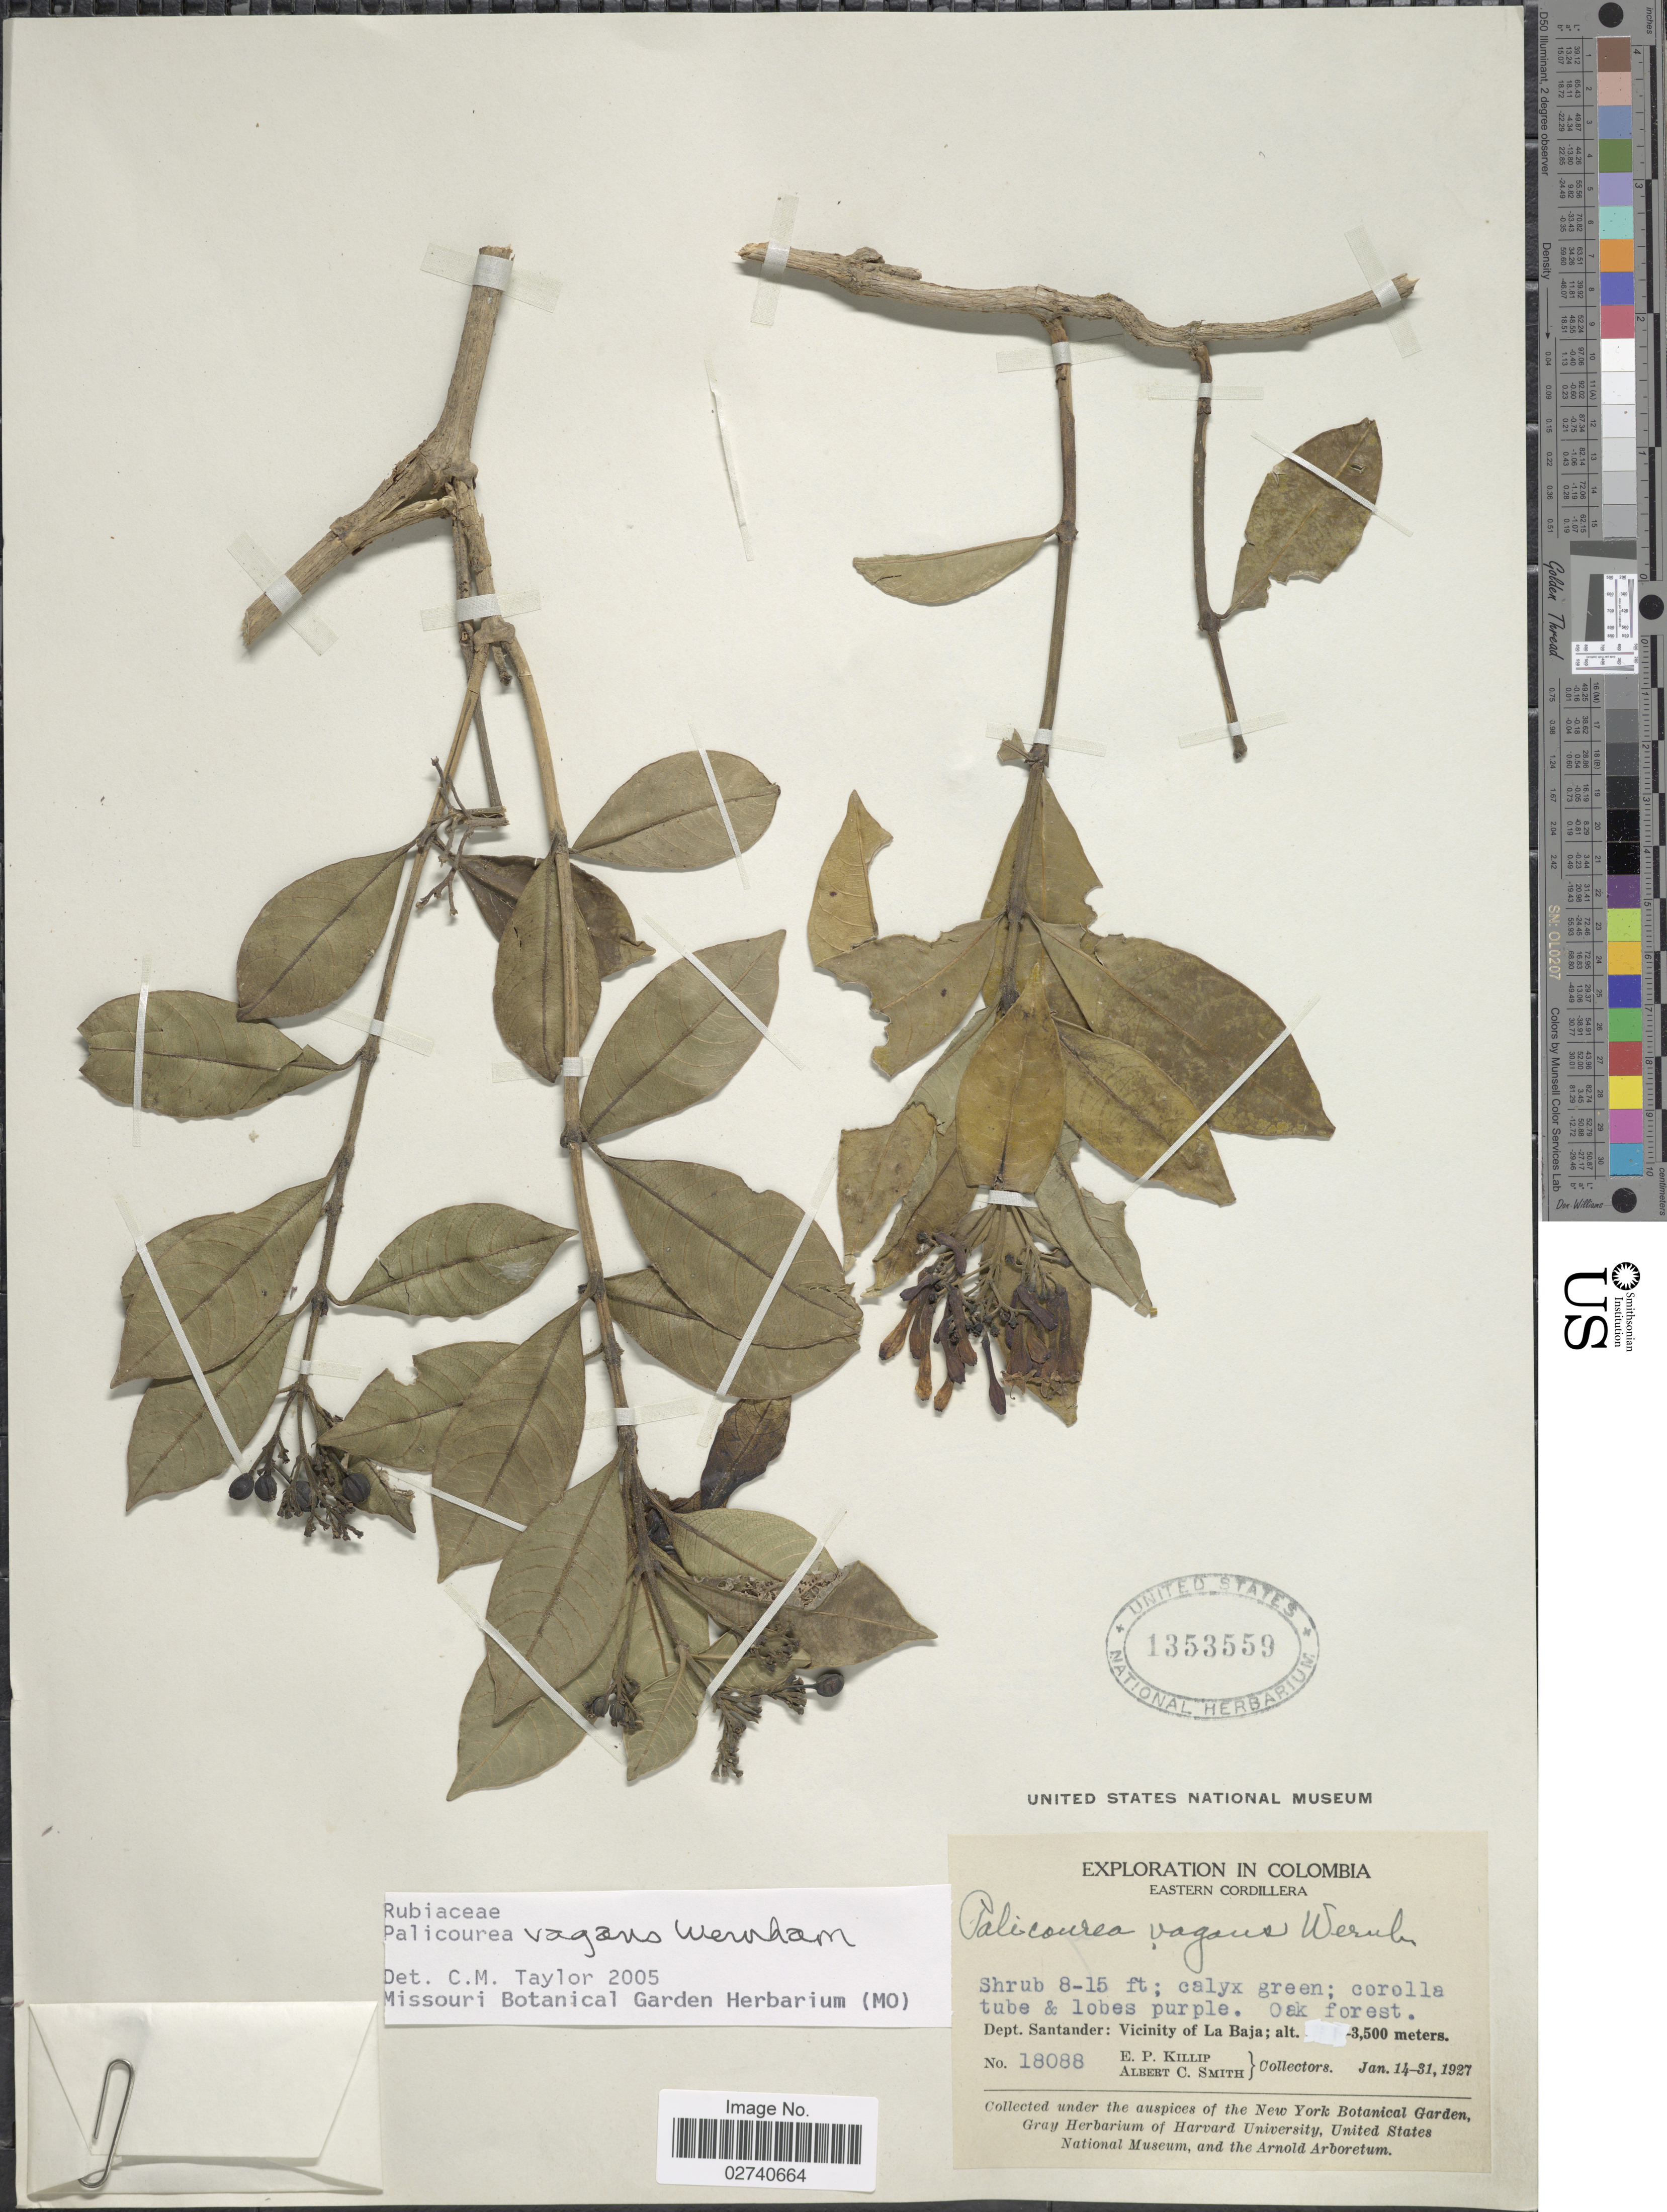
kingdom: Plantae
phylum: Tracheophyta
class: Magnoliopsida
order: Gentianales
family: Rubiaceae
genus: Palicourea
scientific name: Palicourea vagans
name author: Wernham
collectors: E. P. Killip & A. C. Smith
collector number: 18088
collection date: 1927-01-14/1927-01-31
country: Colombia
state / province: Santander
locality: Eastern Cordillera. Vicinity of La Baja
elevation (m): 3500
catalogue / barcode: US 1353559